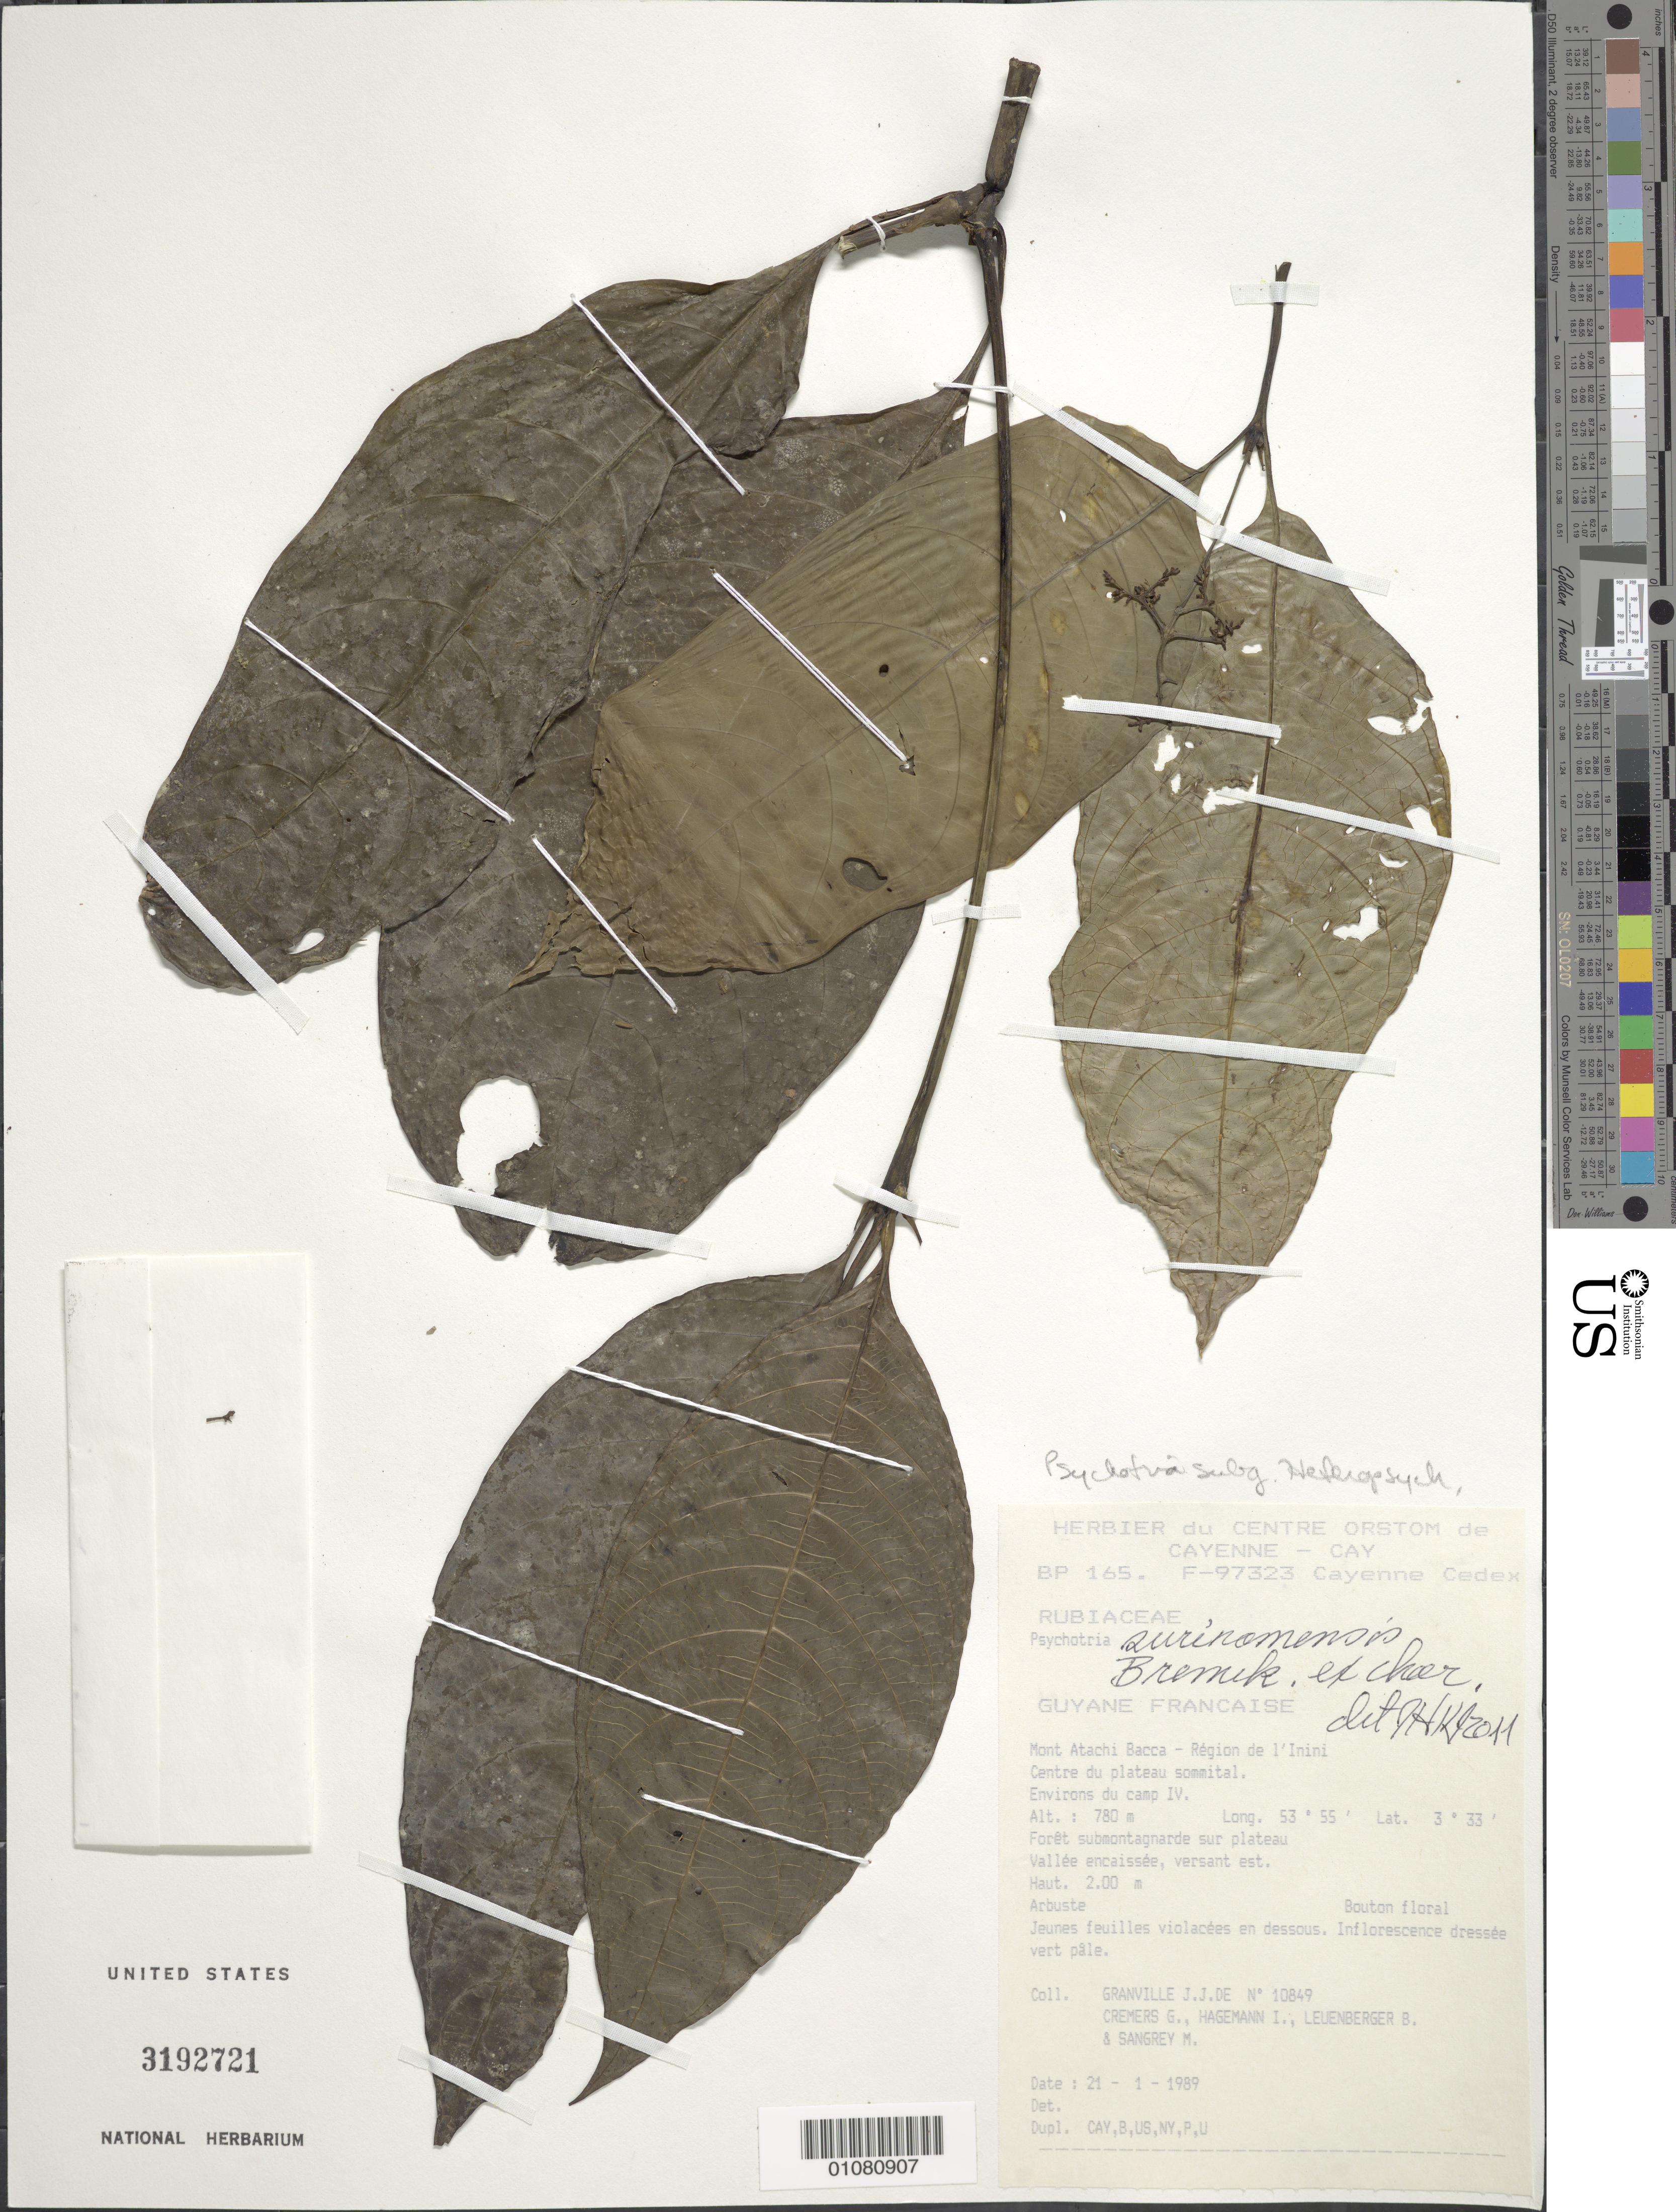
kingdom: Plantae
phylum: Tracheophyta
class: Magnoliopsida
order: Gentianales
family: Rubiaceae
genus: Palicourea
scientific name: Palicourea microbotrys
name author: (Ruiz ex Standl.) Delprete & J.H. Kirkbr.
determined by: Kirkbride, J. H., Jr.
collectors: J.-J. de Granville, G. Cremers, J. Hagemann, B. E. Leuenberger & M. S. Sangrey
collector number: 10849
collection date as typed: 21-Jan-89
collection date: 1989-01-21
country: French Guiana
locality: Mont Atachi Bacca, région de l'Inini. Centre du plateau sommital. Environs du camp IV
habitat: Forêt submontagnarde sur plateau. Vallee encaissee, versant est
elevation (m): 780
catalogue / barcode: US 3192721